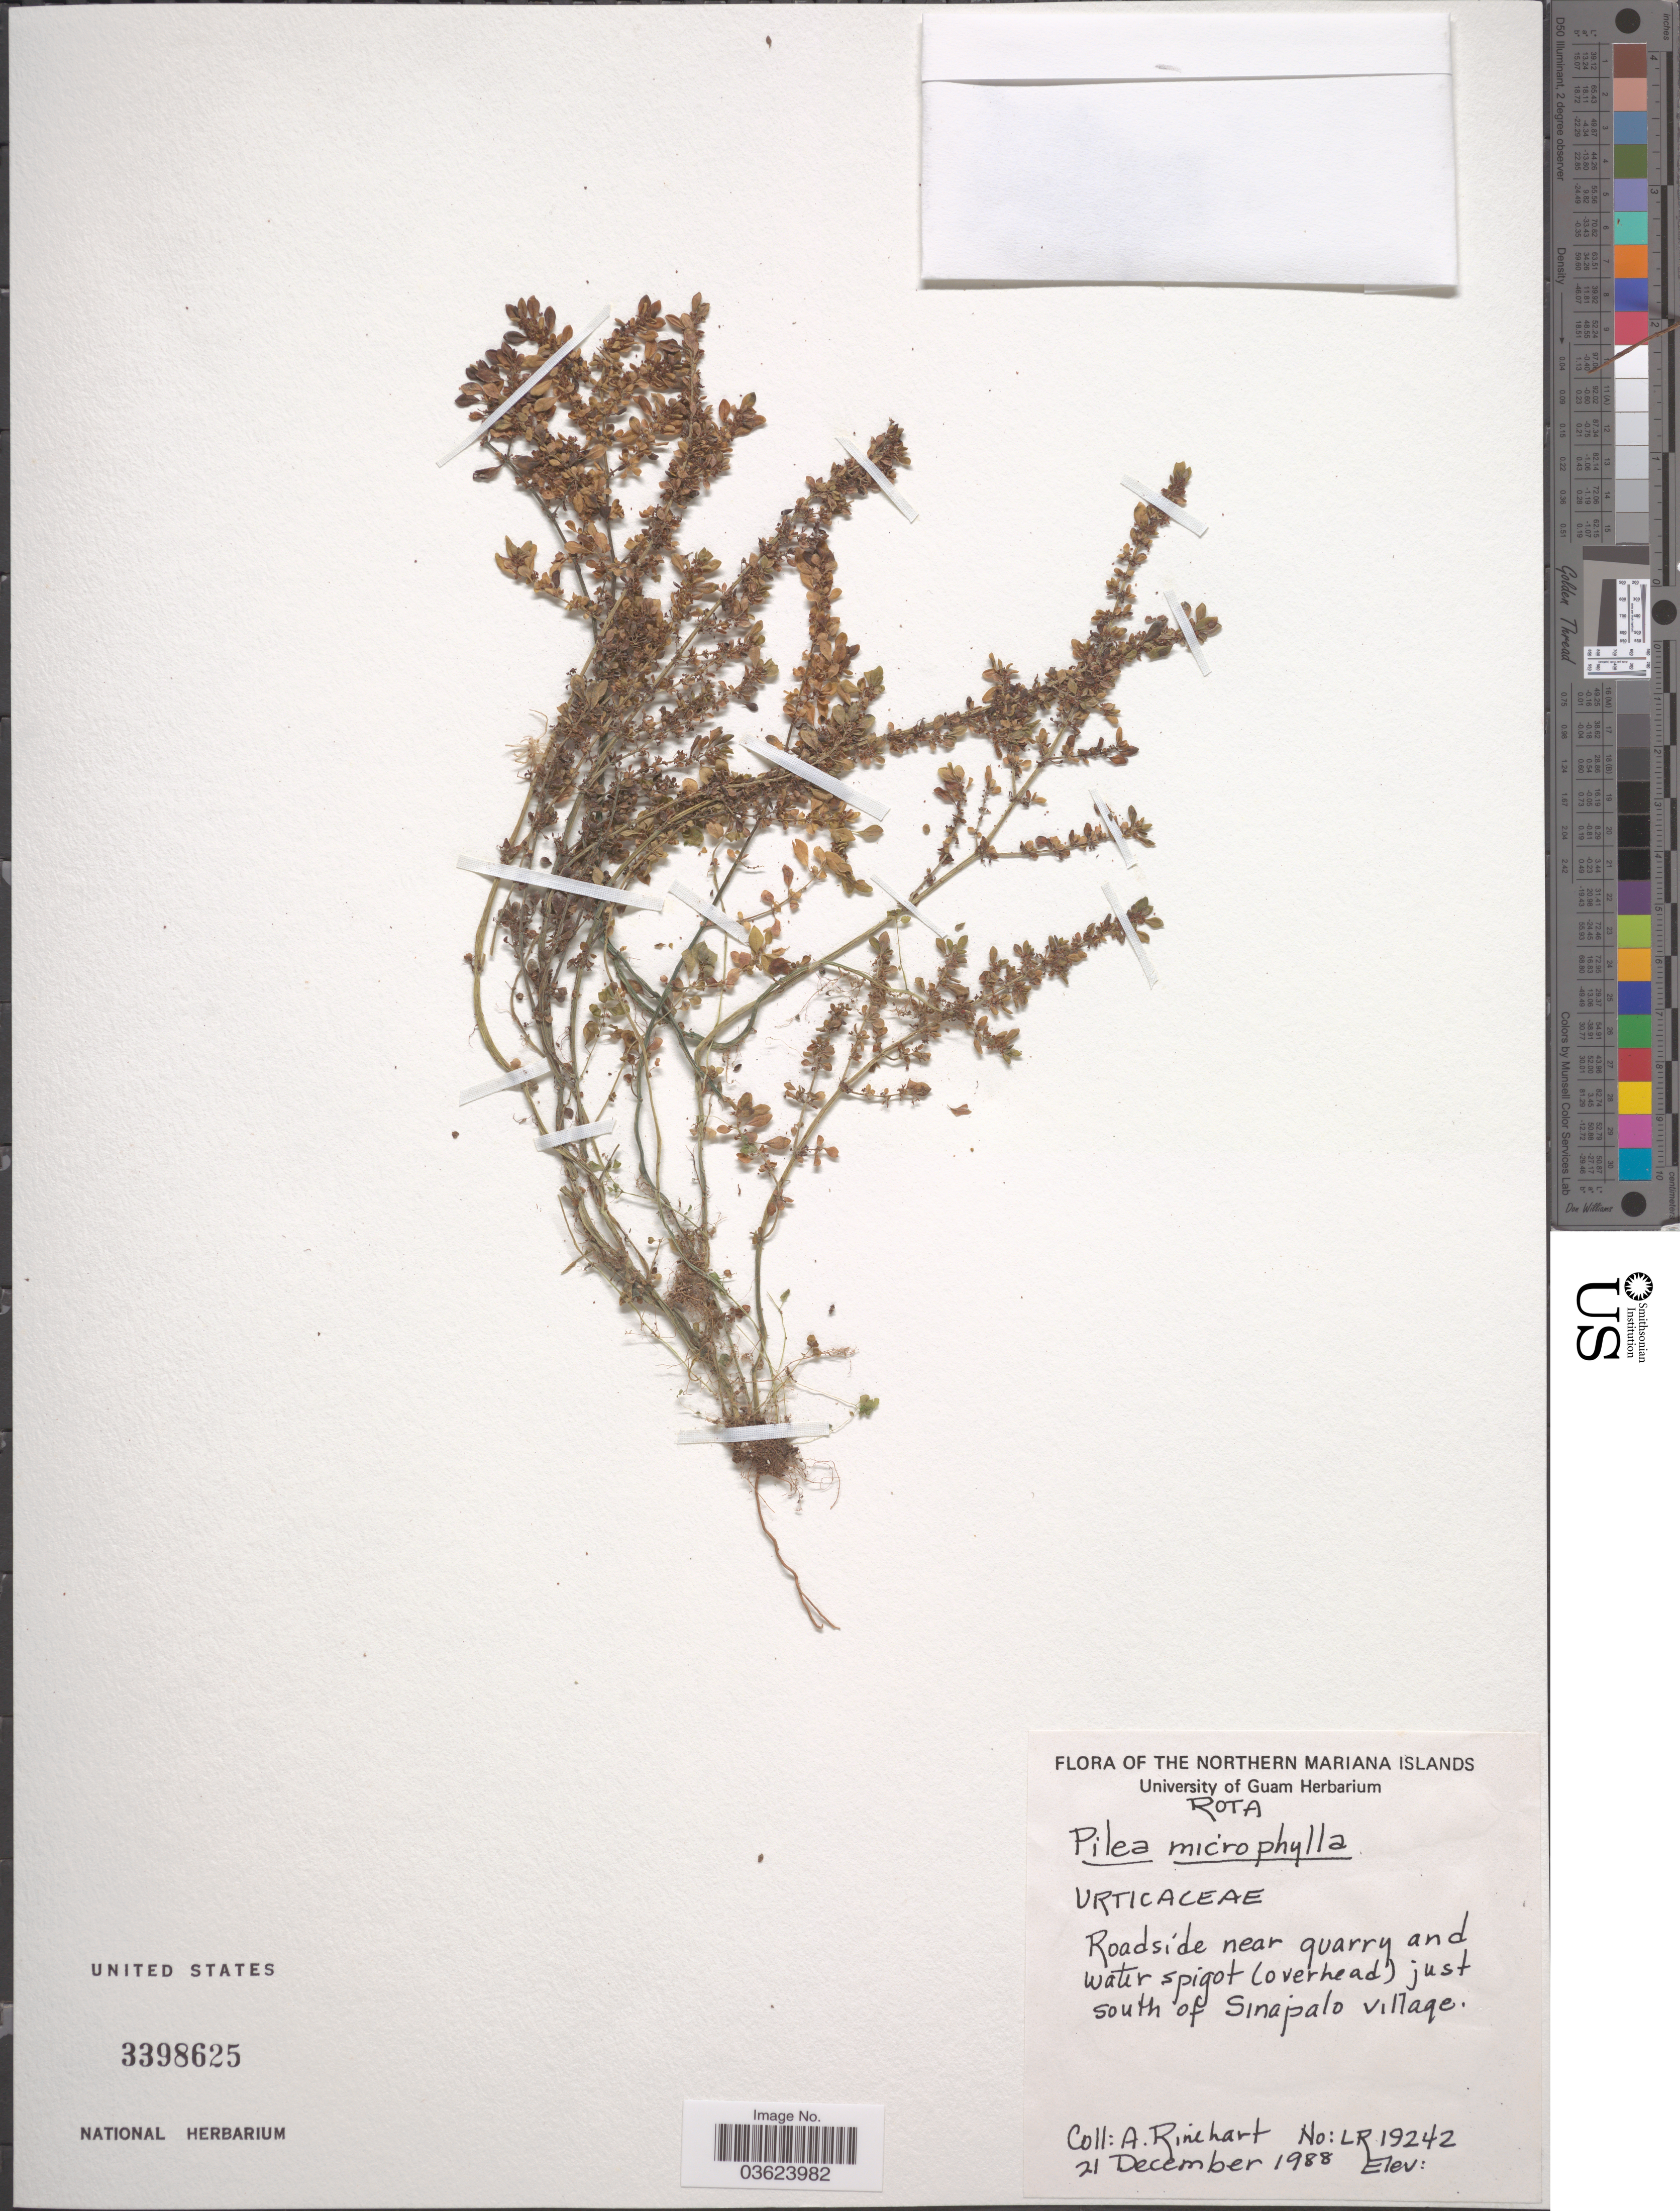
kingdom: Plantae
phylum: Tracheophyta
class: Magnoliopsida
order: Rosales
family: Urticaceae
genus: Pilea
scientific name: Pilea microphylla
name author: (L.) Liebm.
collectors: A. Rinehart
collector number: LR19242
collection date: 1988-12-21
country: Northern Mariana Islands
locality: Rota. Roadside near quarry and water spigot (overhead) just south of Sinapalo village.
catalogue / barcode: US 3398625